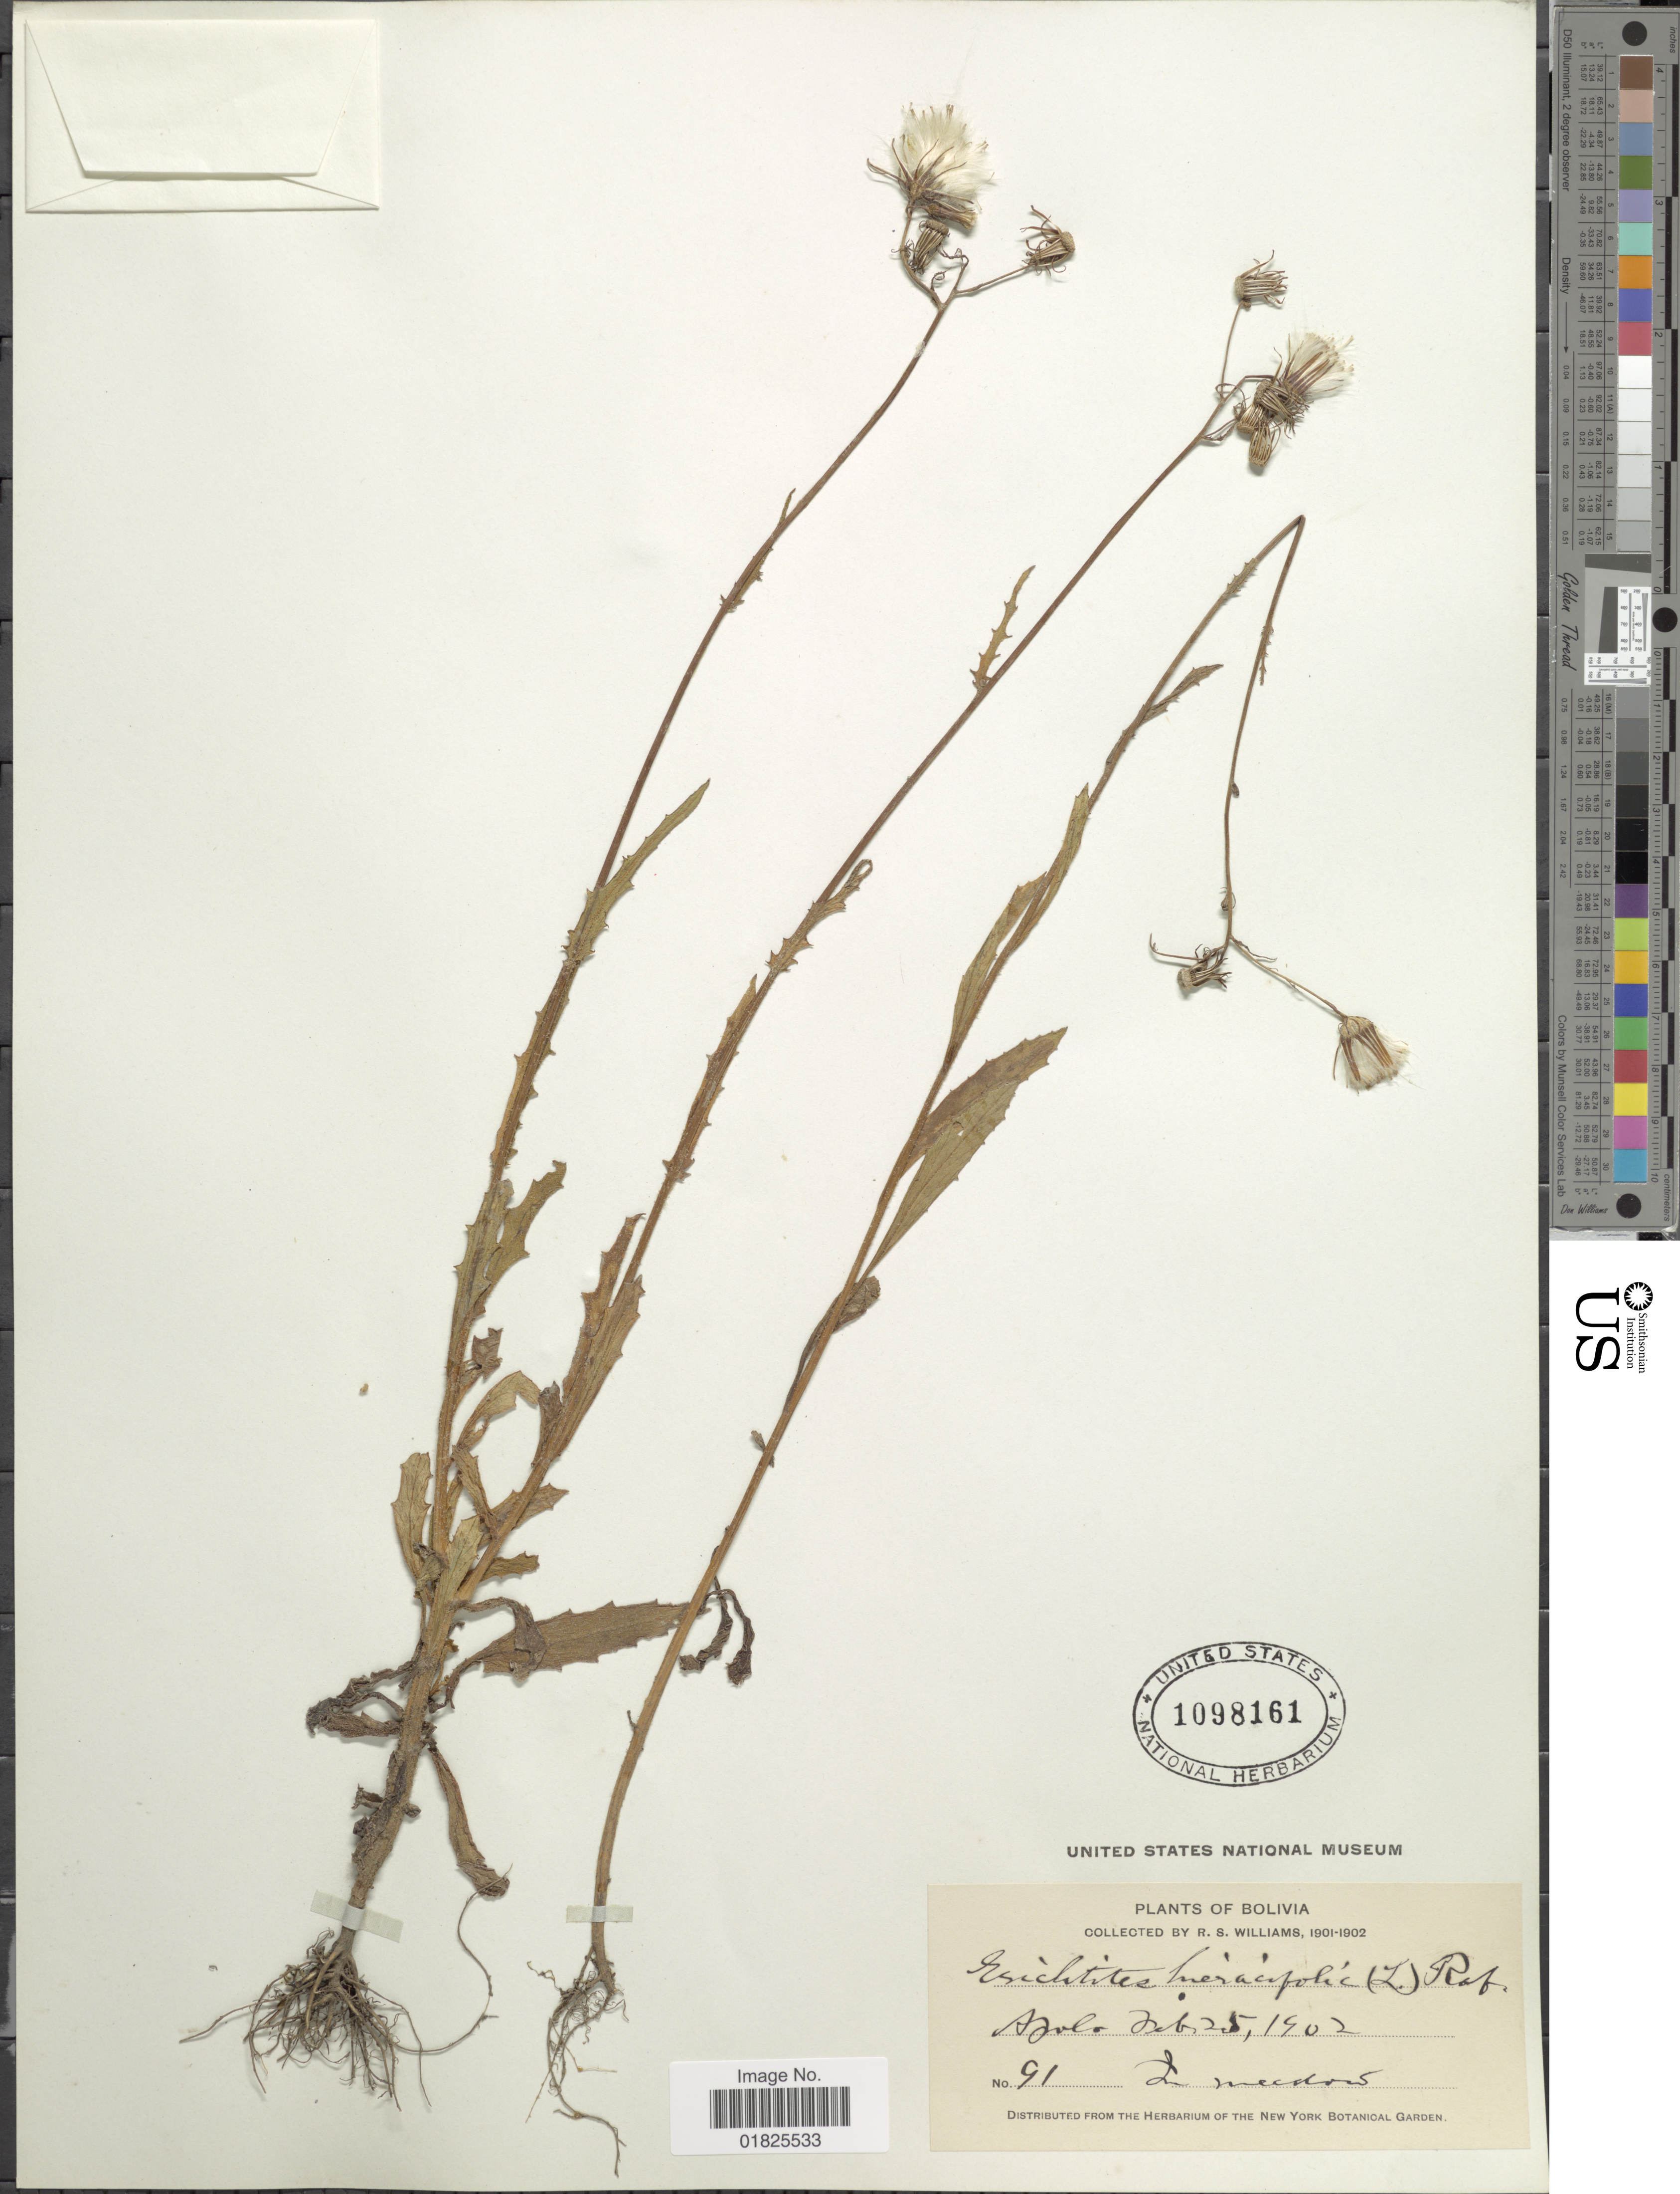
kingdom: Plantae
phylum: Tracheophyta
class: Magnoliopsida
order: Asterales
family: Asteraceae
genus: Erechtites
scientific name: Erechtites hieraciifolius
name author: (L.) Raf. ex DC.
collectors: R. S. Williams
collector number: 91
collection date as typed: Feb. 25, 1902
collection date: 1902-02-25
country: Bolivia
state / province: La Paz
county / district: Franz Tamayo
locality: Apolo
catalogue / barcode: US 1098161